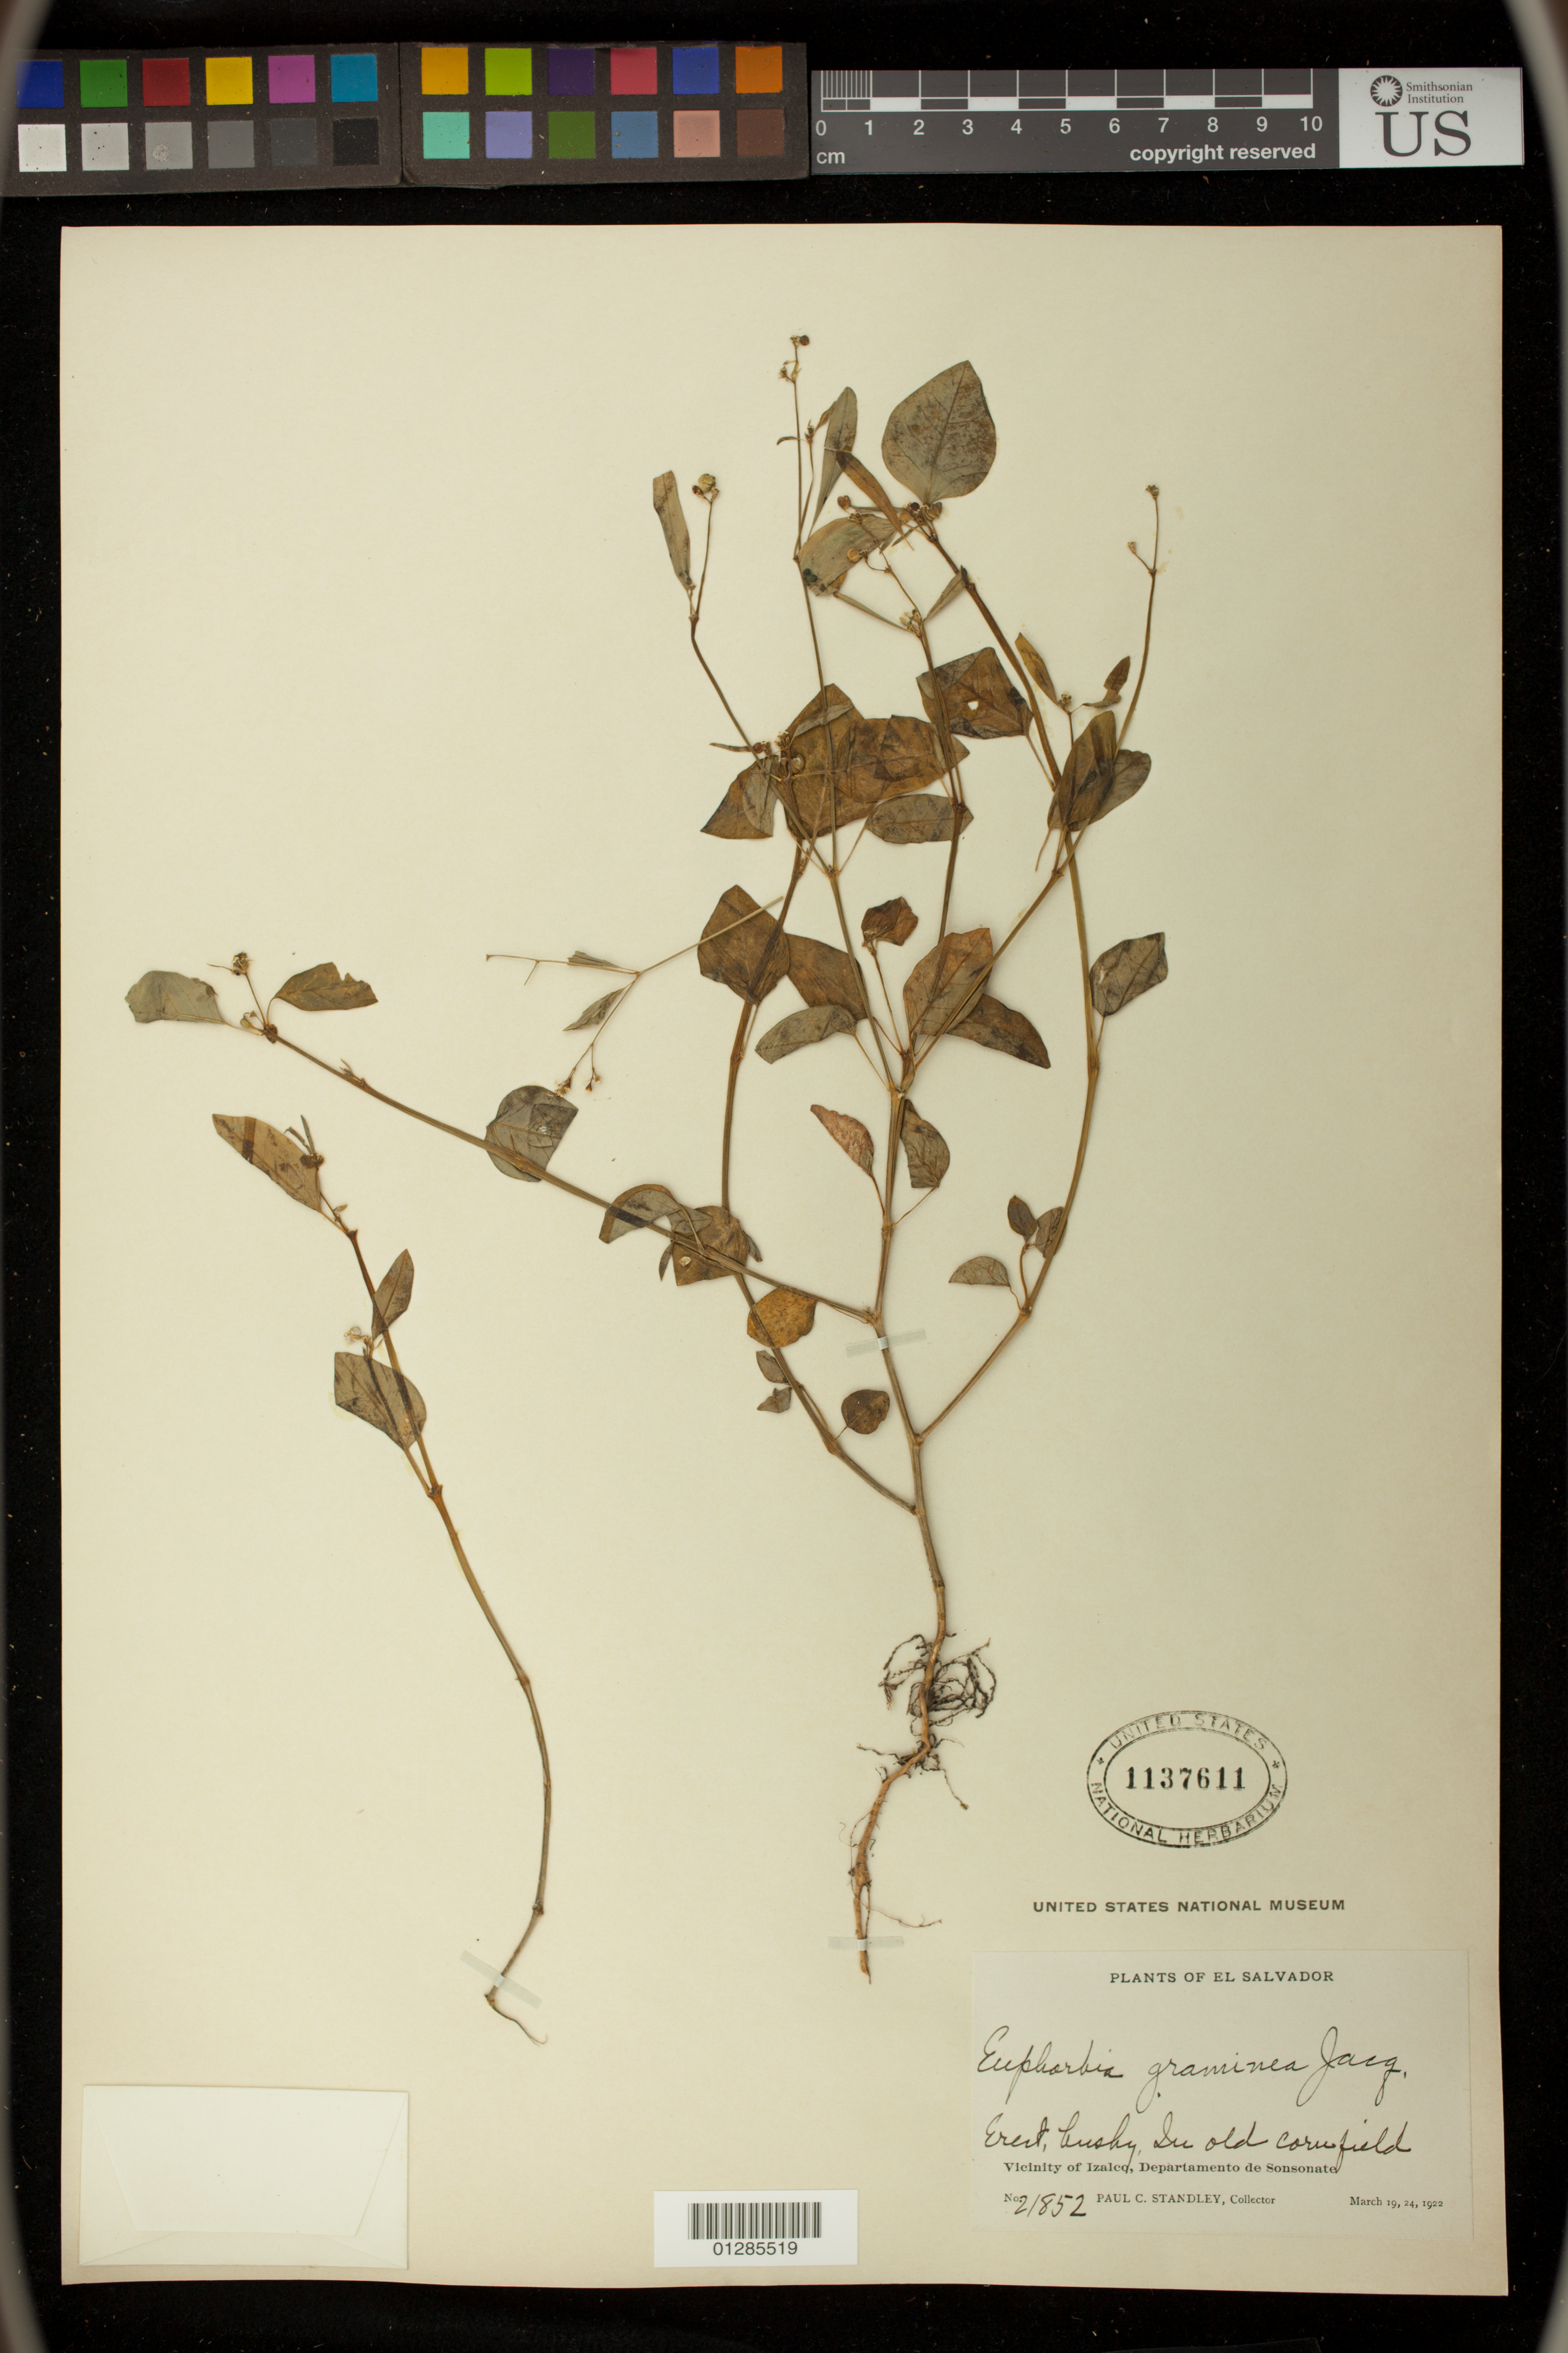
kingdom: Plantae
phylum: Tracheophyta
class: Magnoliopsida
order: Malpighiales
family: Euphorbiaceae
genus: Euphorbia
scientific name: Euphorbia graminea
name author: Jacq.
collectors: Standley, Paul Carpenter, Steyermark, Julian Alfred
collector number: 21852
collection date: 1922-03-19,1922-03-24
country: El Salvador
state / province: Sonsonate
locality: Vicinity of Izalco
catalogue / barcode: US 1137611